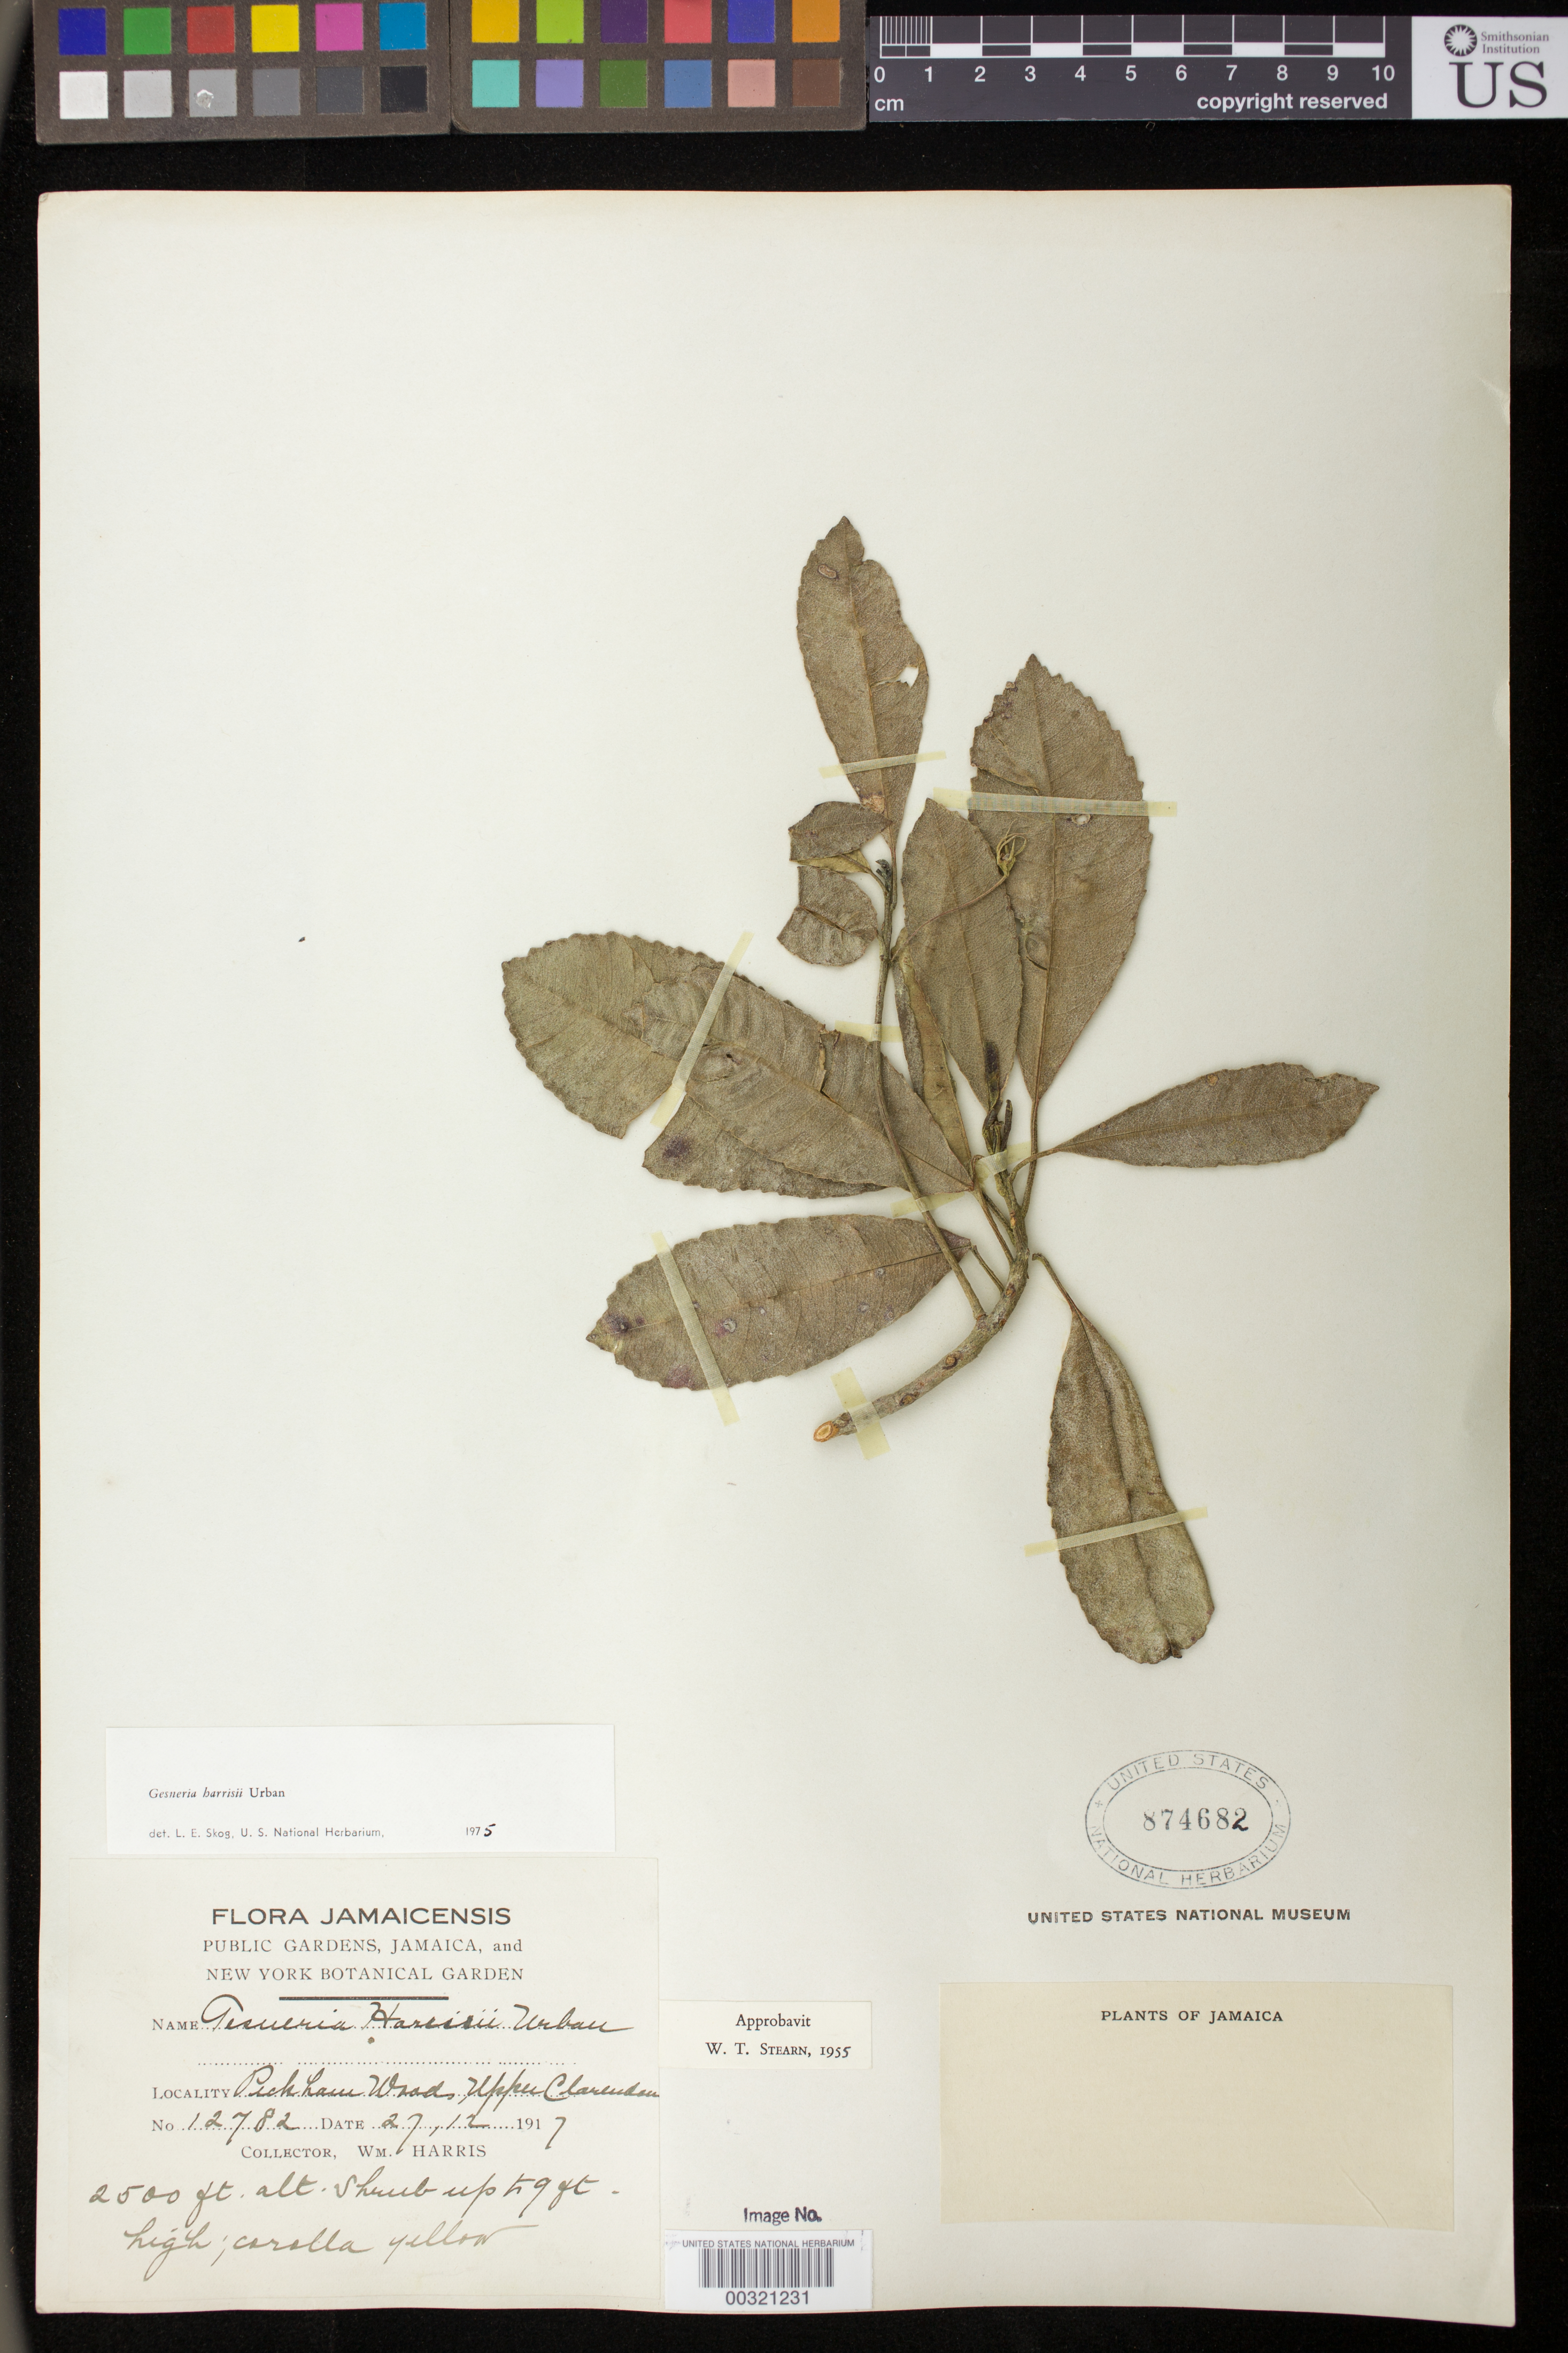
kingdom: Plantae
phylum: Tracheophyta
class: Magnoliopsida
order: Lamiales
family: Gesneriaceae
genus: Gesneria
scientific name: Gesneria harrisii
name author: Urb.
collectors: W. Harris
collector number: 12782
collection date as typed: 27 Dec 1917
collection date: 1917-12-27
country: Jamaica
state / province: Clarendon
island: Jamaica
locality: Peckham Woods, Upper Clarendon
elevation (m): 762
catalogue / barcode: US 874682